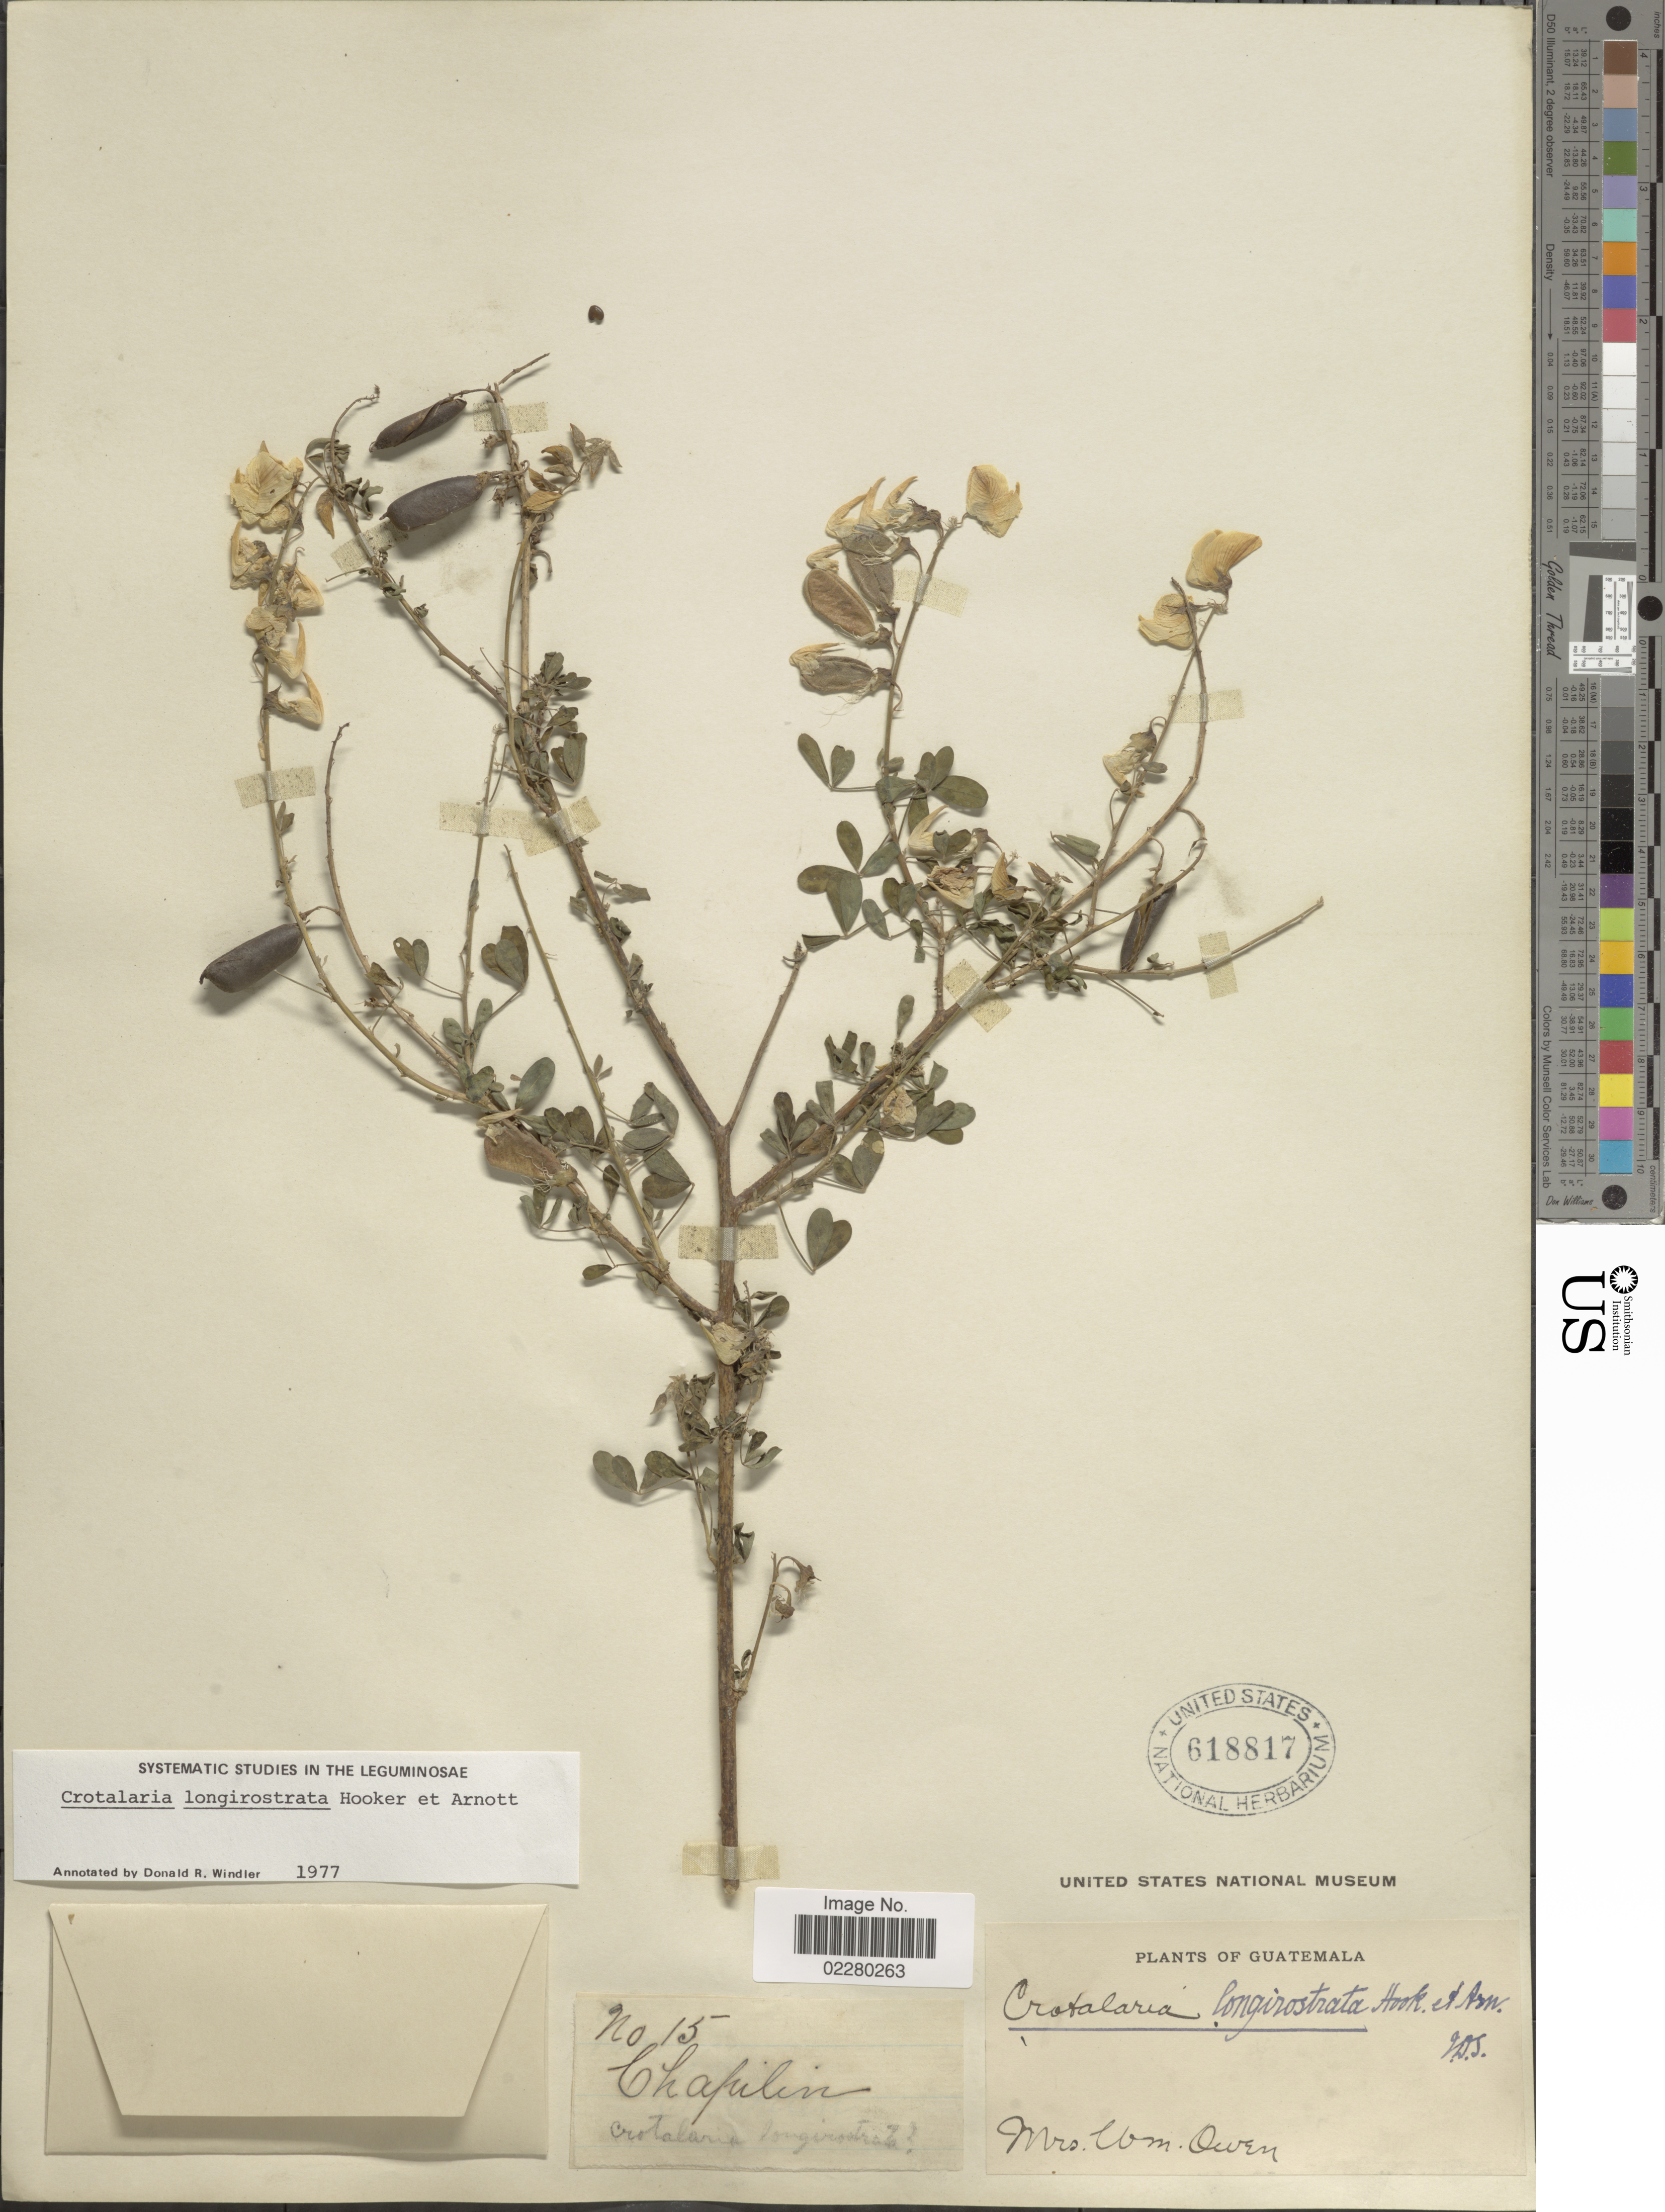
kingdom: Plantae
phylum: Tracheophyta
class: Magnoliopsida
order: Fabales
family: Fabaceae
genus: Crotalaria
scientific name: Crotalaria longirostrata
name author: Hook. & Arn.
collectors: W. Owen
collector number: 15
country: Guatemala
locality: Chapilin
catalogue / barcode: US 618817